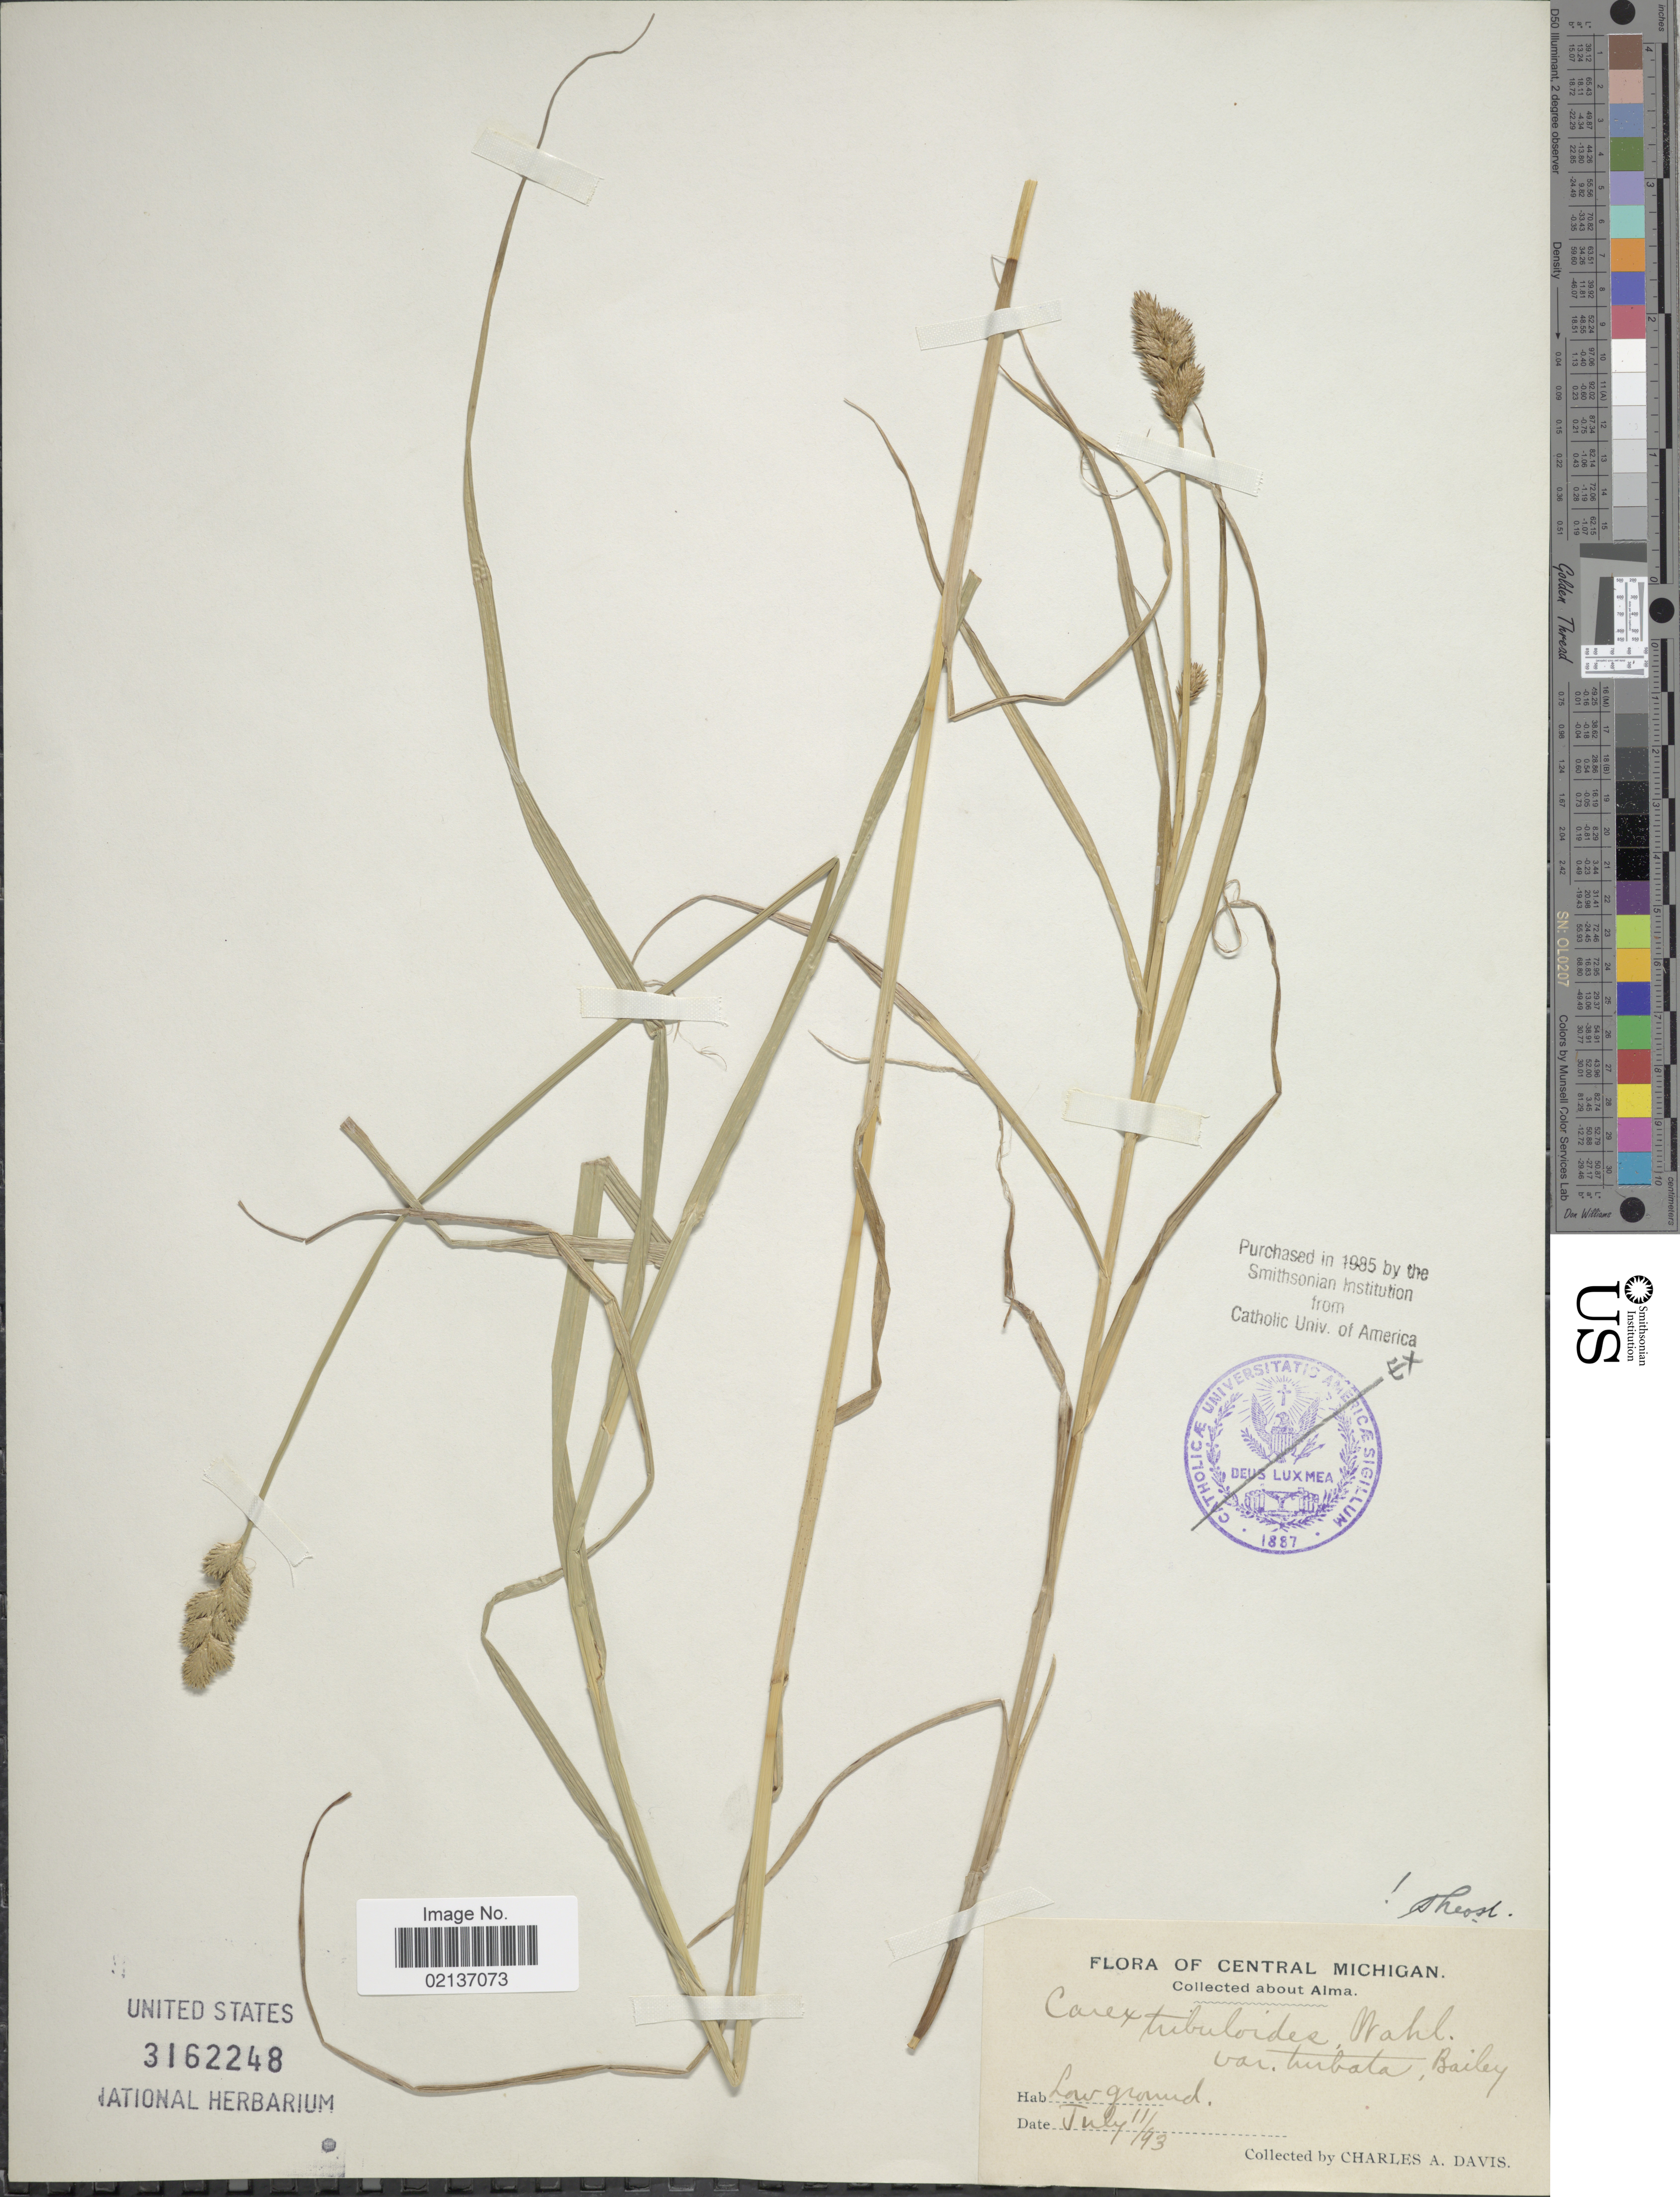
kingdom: Plantae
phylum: Tracheophyta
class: Liliopsida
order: Poales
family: Cyperaceae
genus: Carex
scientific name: Carex tribuloides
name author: Wahlenb.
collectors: C. Davis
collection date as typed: Transcribed d/m/y: 11/7/93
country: United States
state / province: Michigan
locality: Central Michigan, about Alma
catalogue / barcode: US 3162248